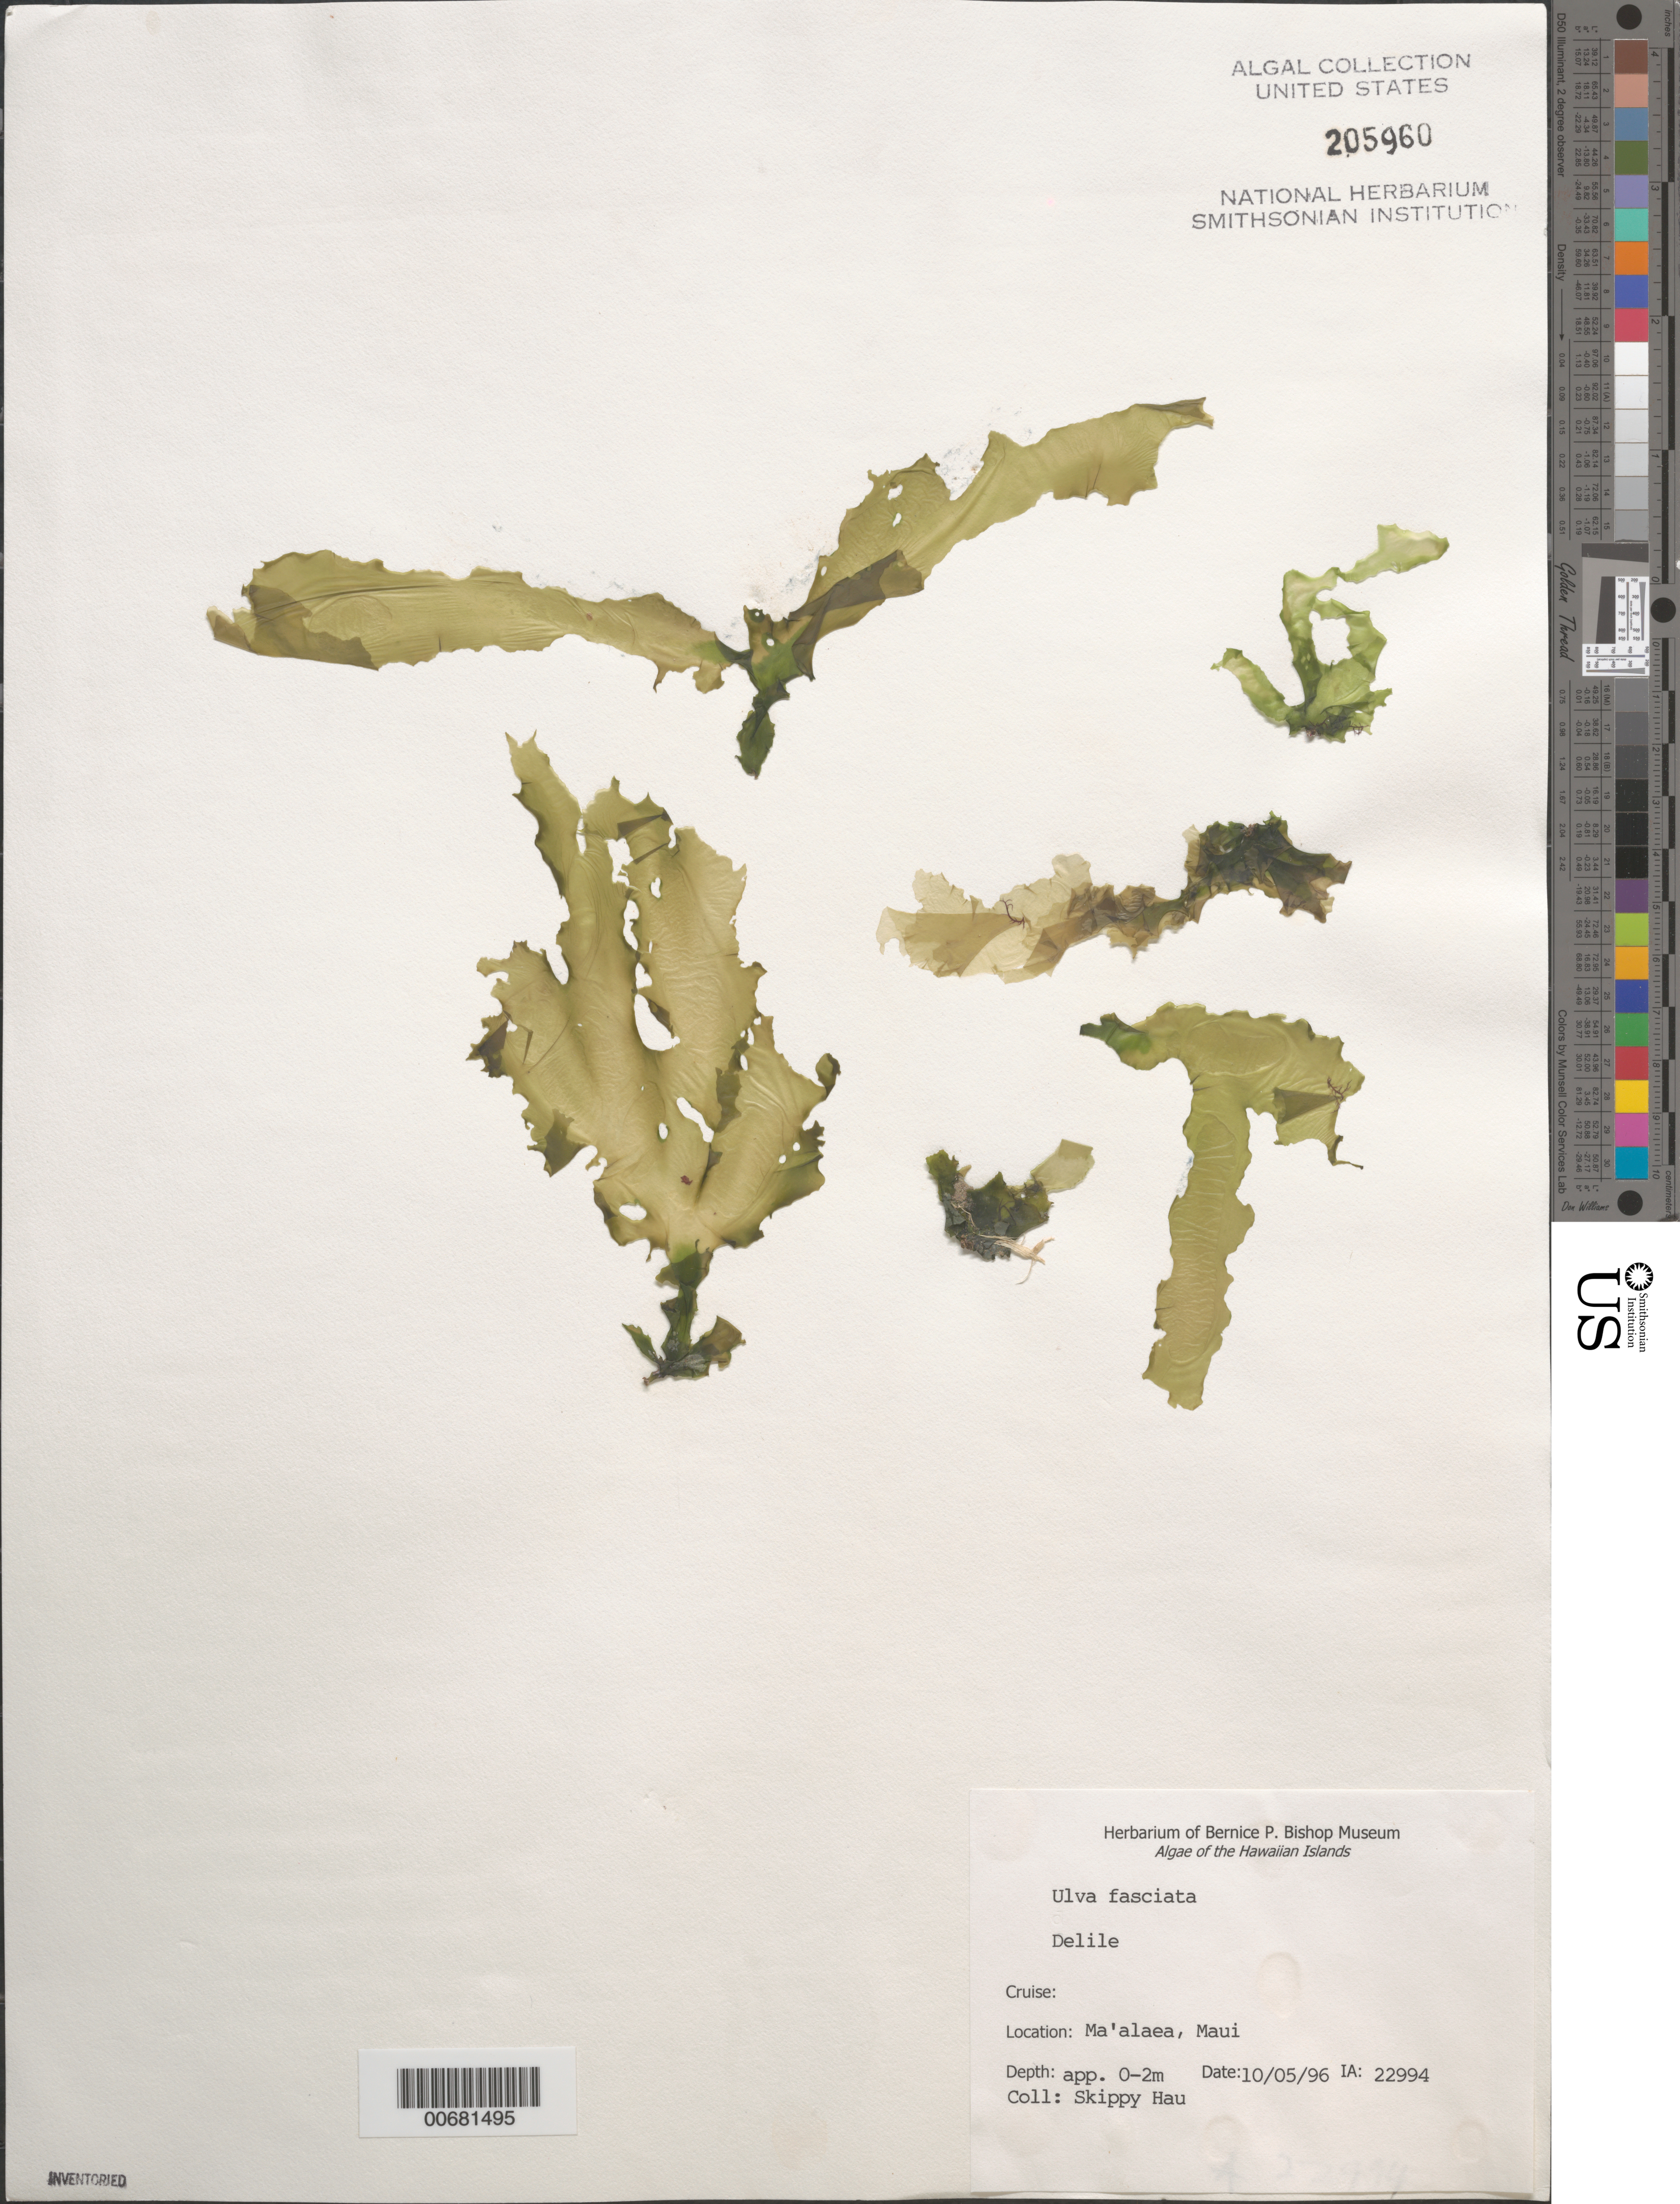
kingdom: Plantae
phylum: Chlorophyta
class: Ulvophyceae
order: Ulvales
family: Ulvaceae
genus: Ulva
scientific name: Ulva lactuca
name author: L.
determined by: Algae name updating Project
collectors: S. Hau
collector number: IAA 22994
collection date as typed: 05 Oct 1996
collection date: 1996-10-05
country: United States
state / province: Hawaii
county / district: Maui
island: Maui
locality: Ma'alaea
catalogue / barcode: US 205960